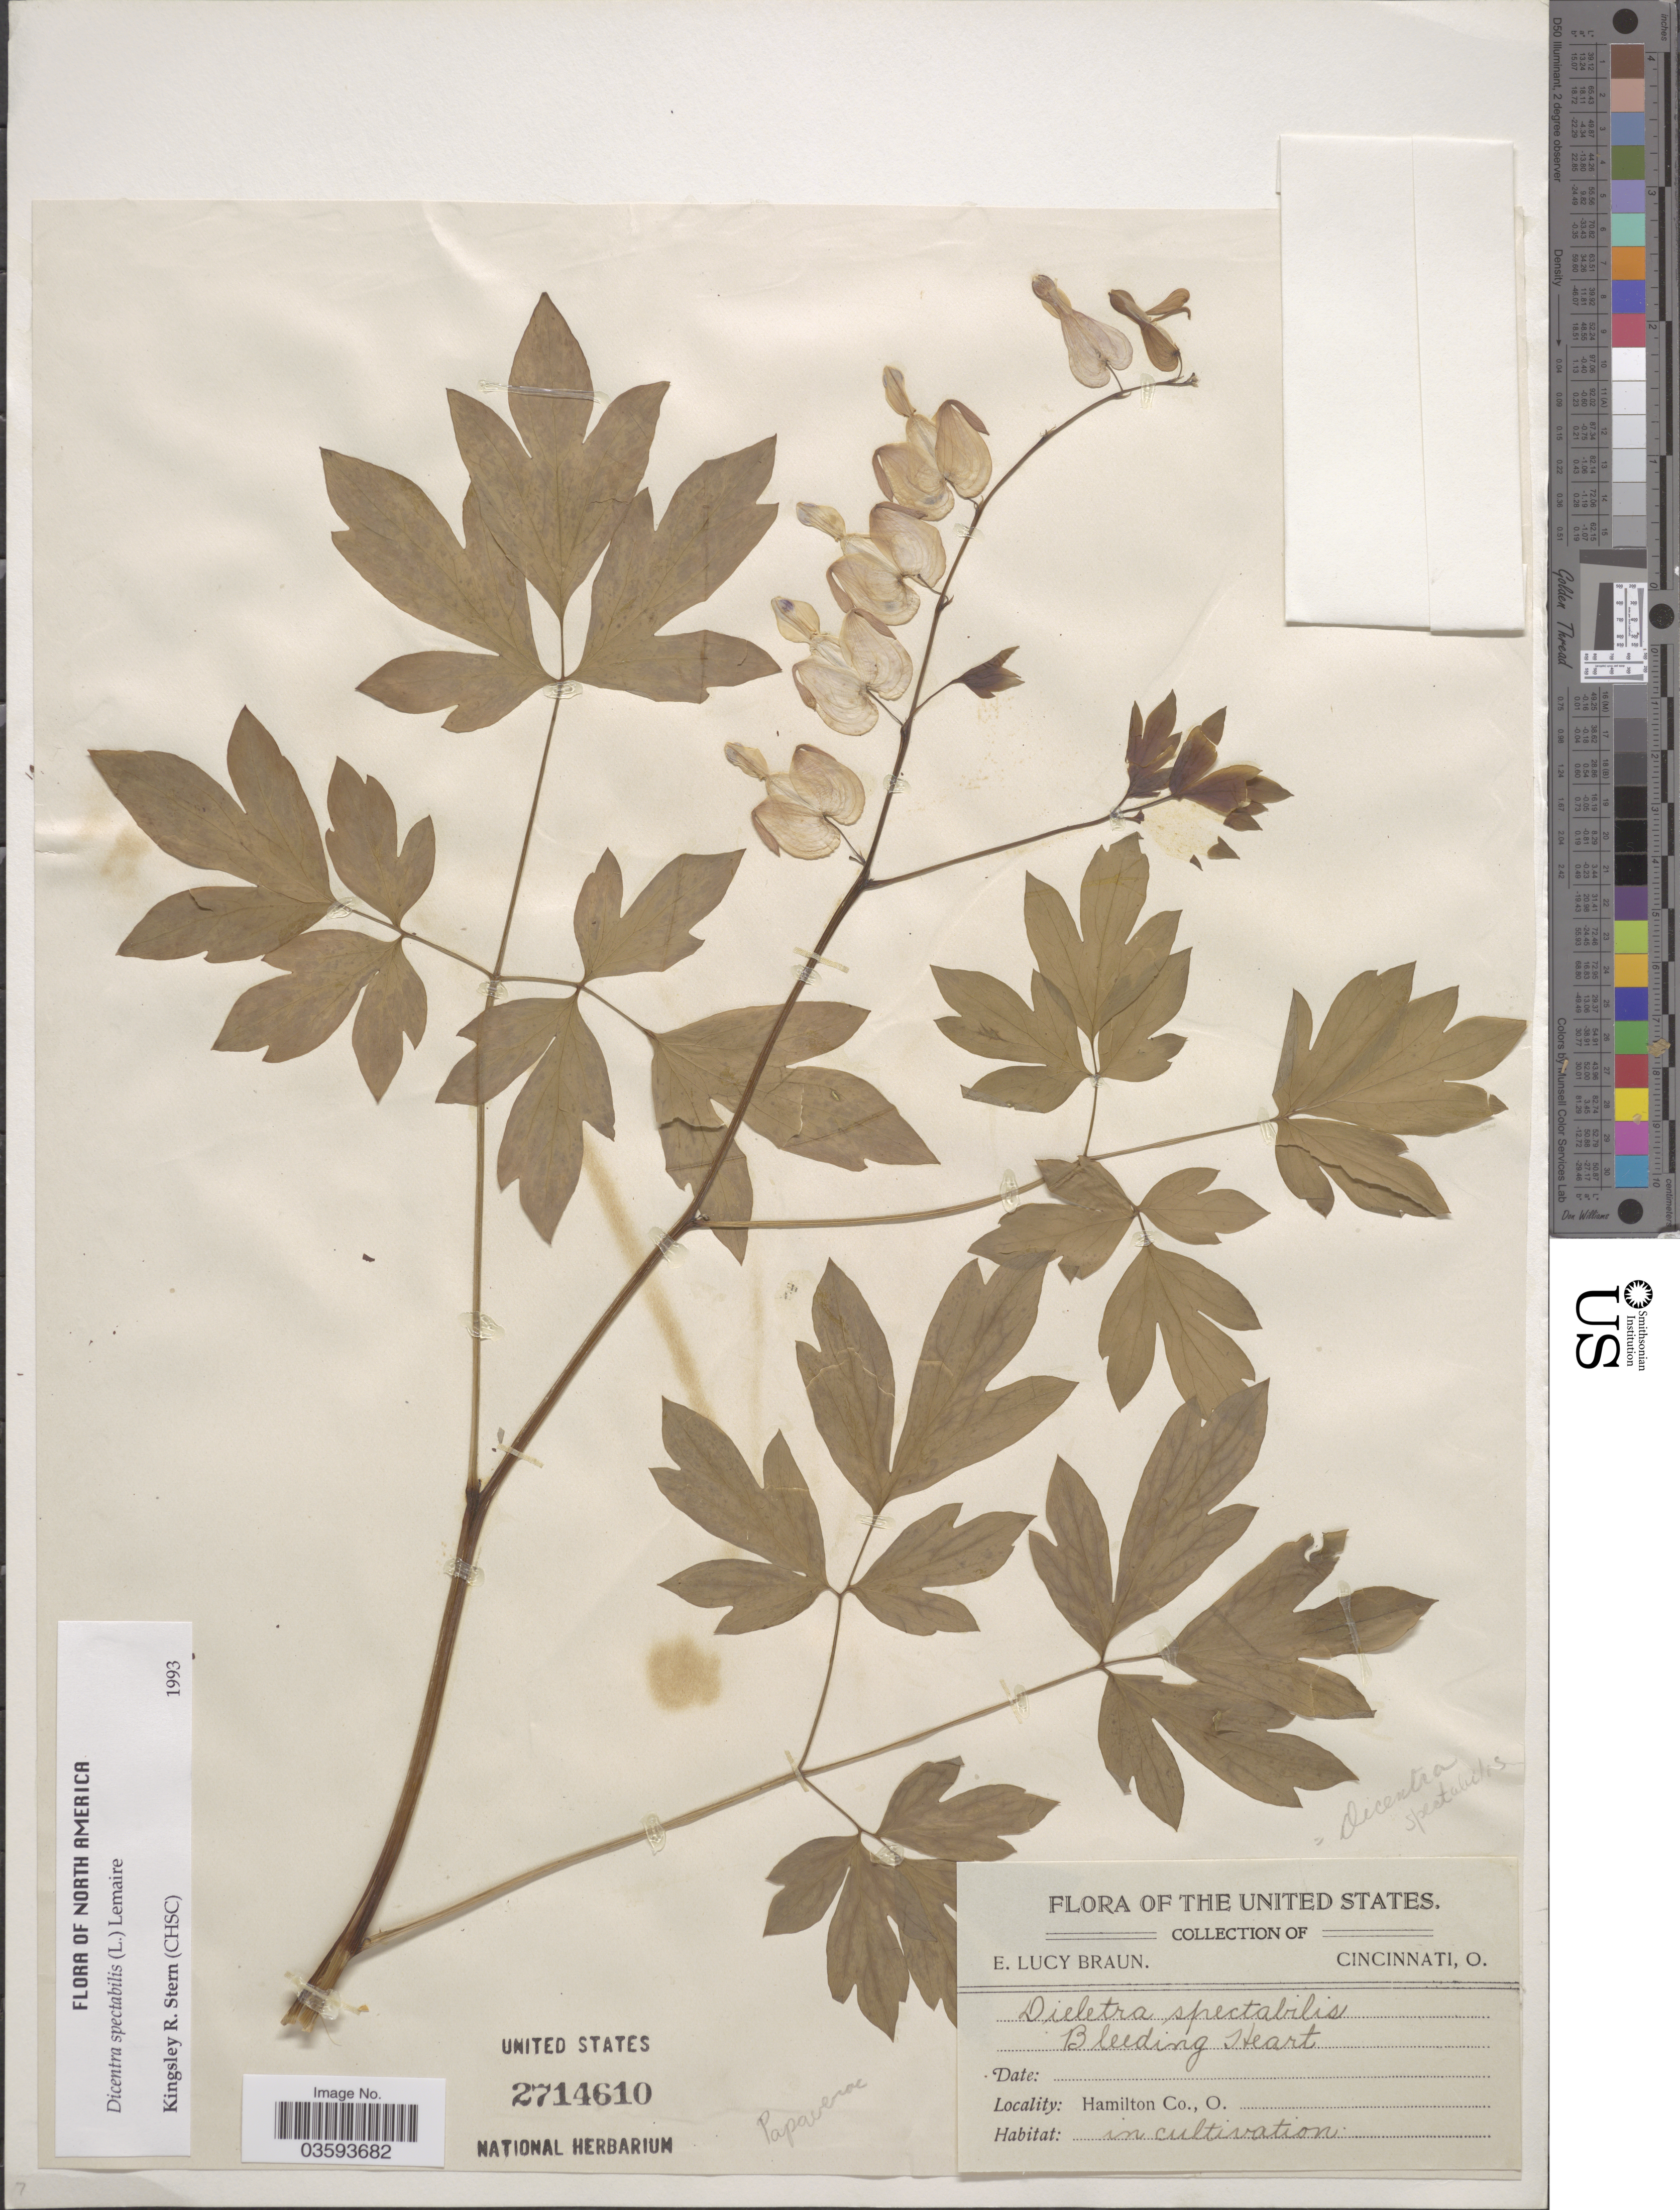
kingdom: Plantae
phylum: Tracheophyta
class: Magnoliopsida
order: Ranunculales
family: Papaveraceae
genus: Lamprocapnos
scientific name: Lamprocapnos spectabilis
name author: (L.) Fukuhara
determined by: Strong, M. T., (US), Smithsonian Institution - National Museum of Natural History (UNITED STATES)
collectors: E. L. Braun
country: United States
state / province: Ohio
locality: Hamilton Co.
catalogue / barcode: US 2714610